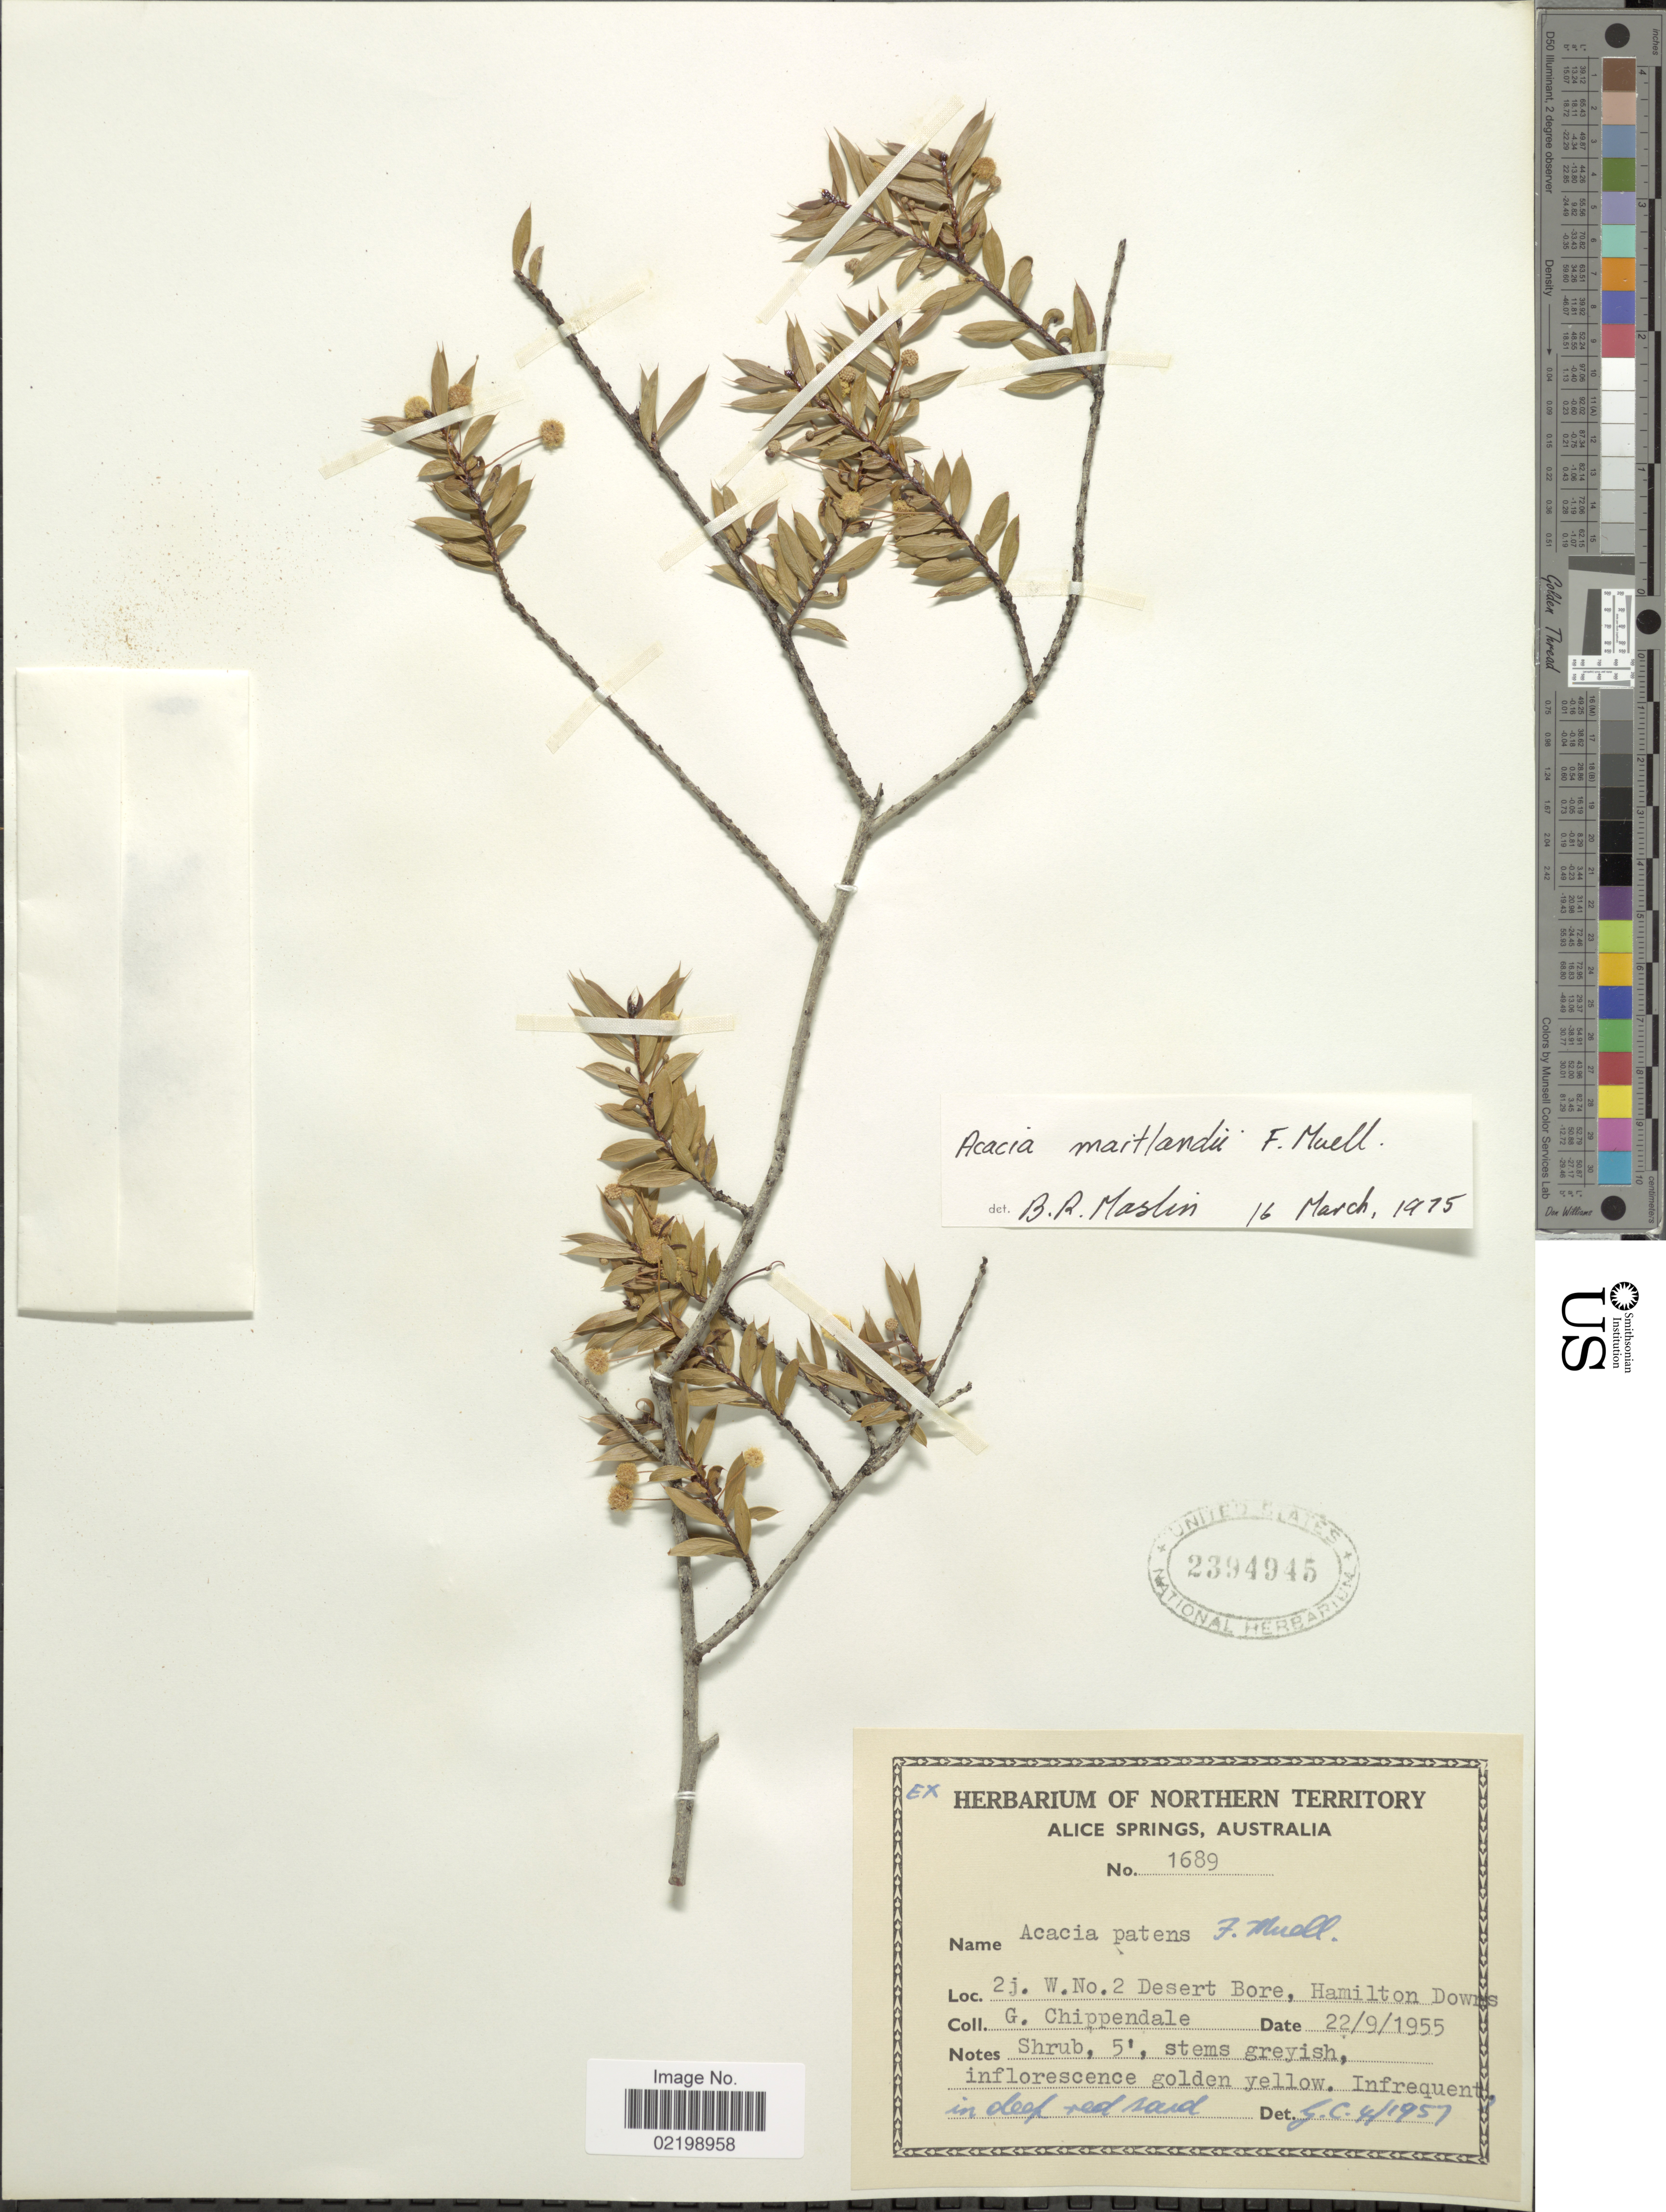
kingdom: Plantae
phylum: Tracheophyta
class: Magnoliopsida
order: Fabales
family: Fabaceae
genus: Acacia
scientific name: Acacia maitlandii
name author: F. Muell.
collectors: G. Chippendale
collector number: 1689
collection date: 1955-09-22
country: Australia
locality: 2j. W. No. 2 Desert Bore, Hamilton Downs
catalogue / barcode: US 2394945